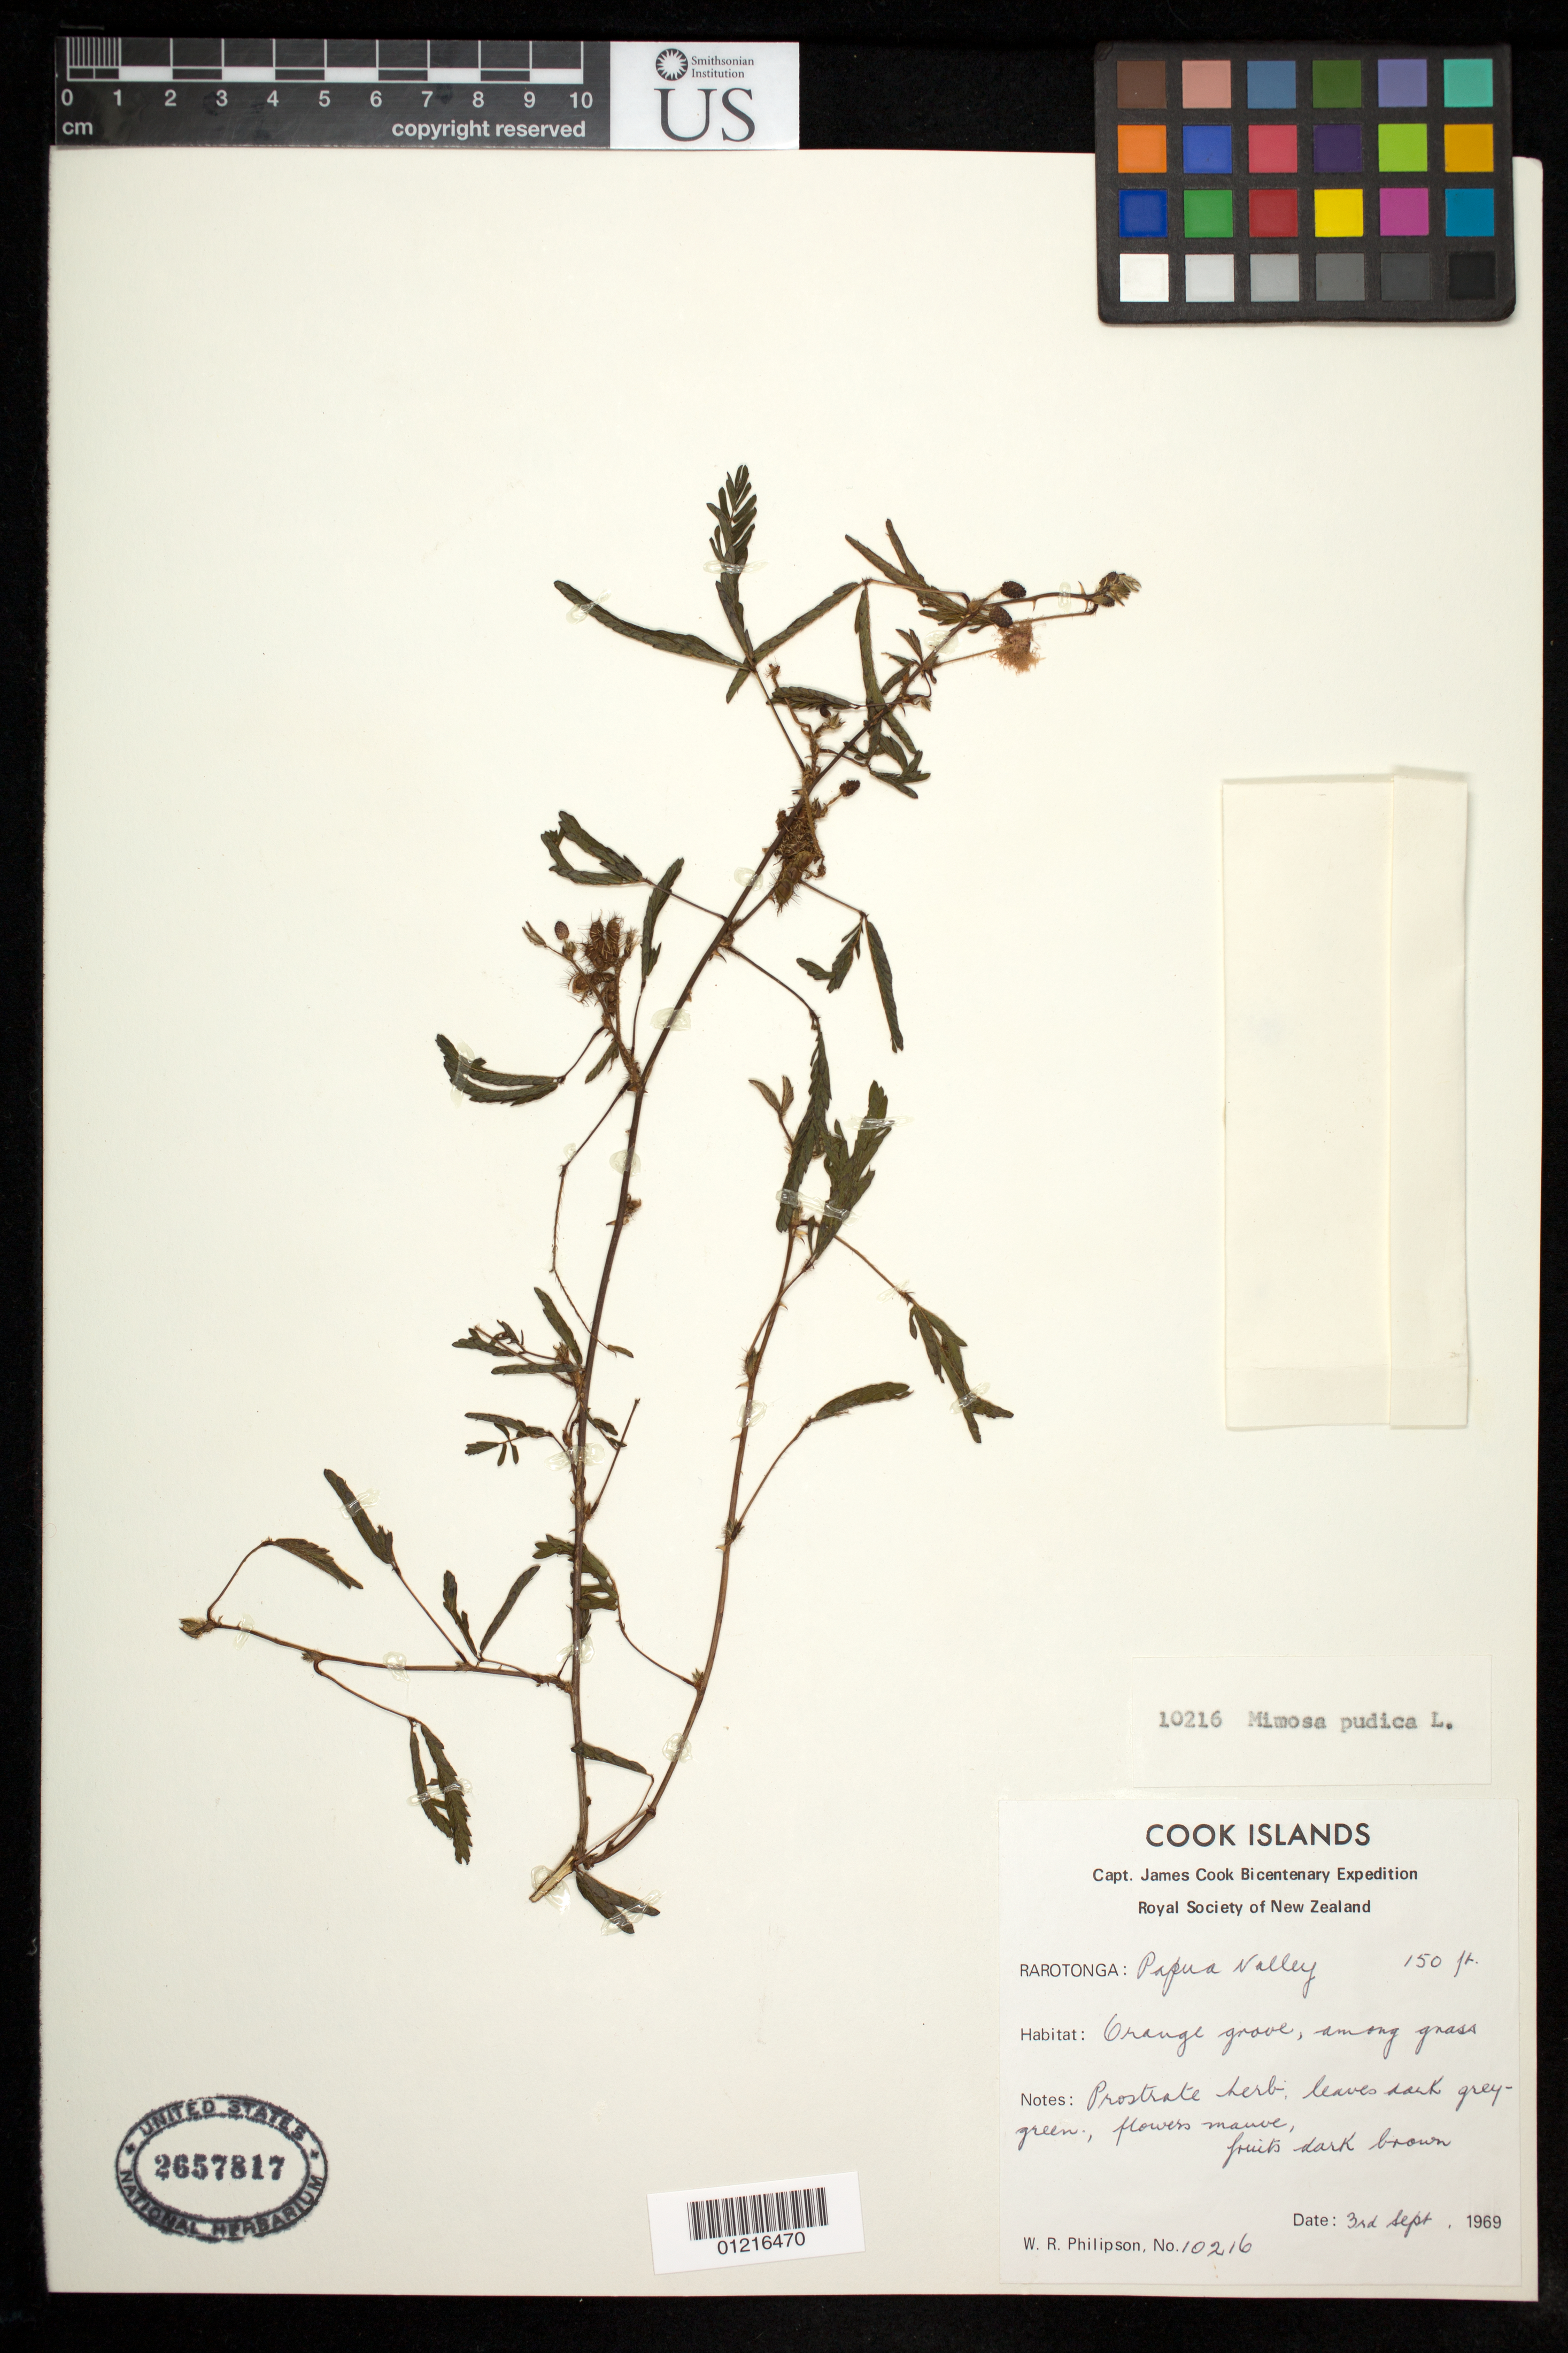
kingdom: Plantae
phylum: Tracheophyta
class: Magnoliopsida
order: Fabales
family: Fabaceae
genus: Mimosa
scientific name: Mimosa pudica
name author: L.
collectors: W. R. Philipson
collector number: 10216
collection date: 1969-09-03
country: Cook Islands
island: Rarotonga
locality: Papua valley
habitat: Orange grove, among grass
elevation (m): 46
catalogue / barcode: US 2657817